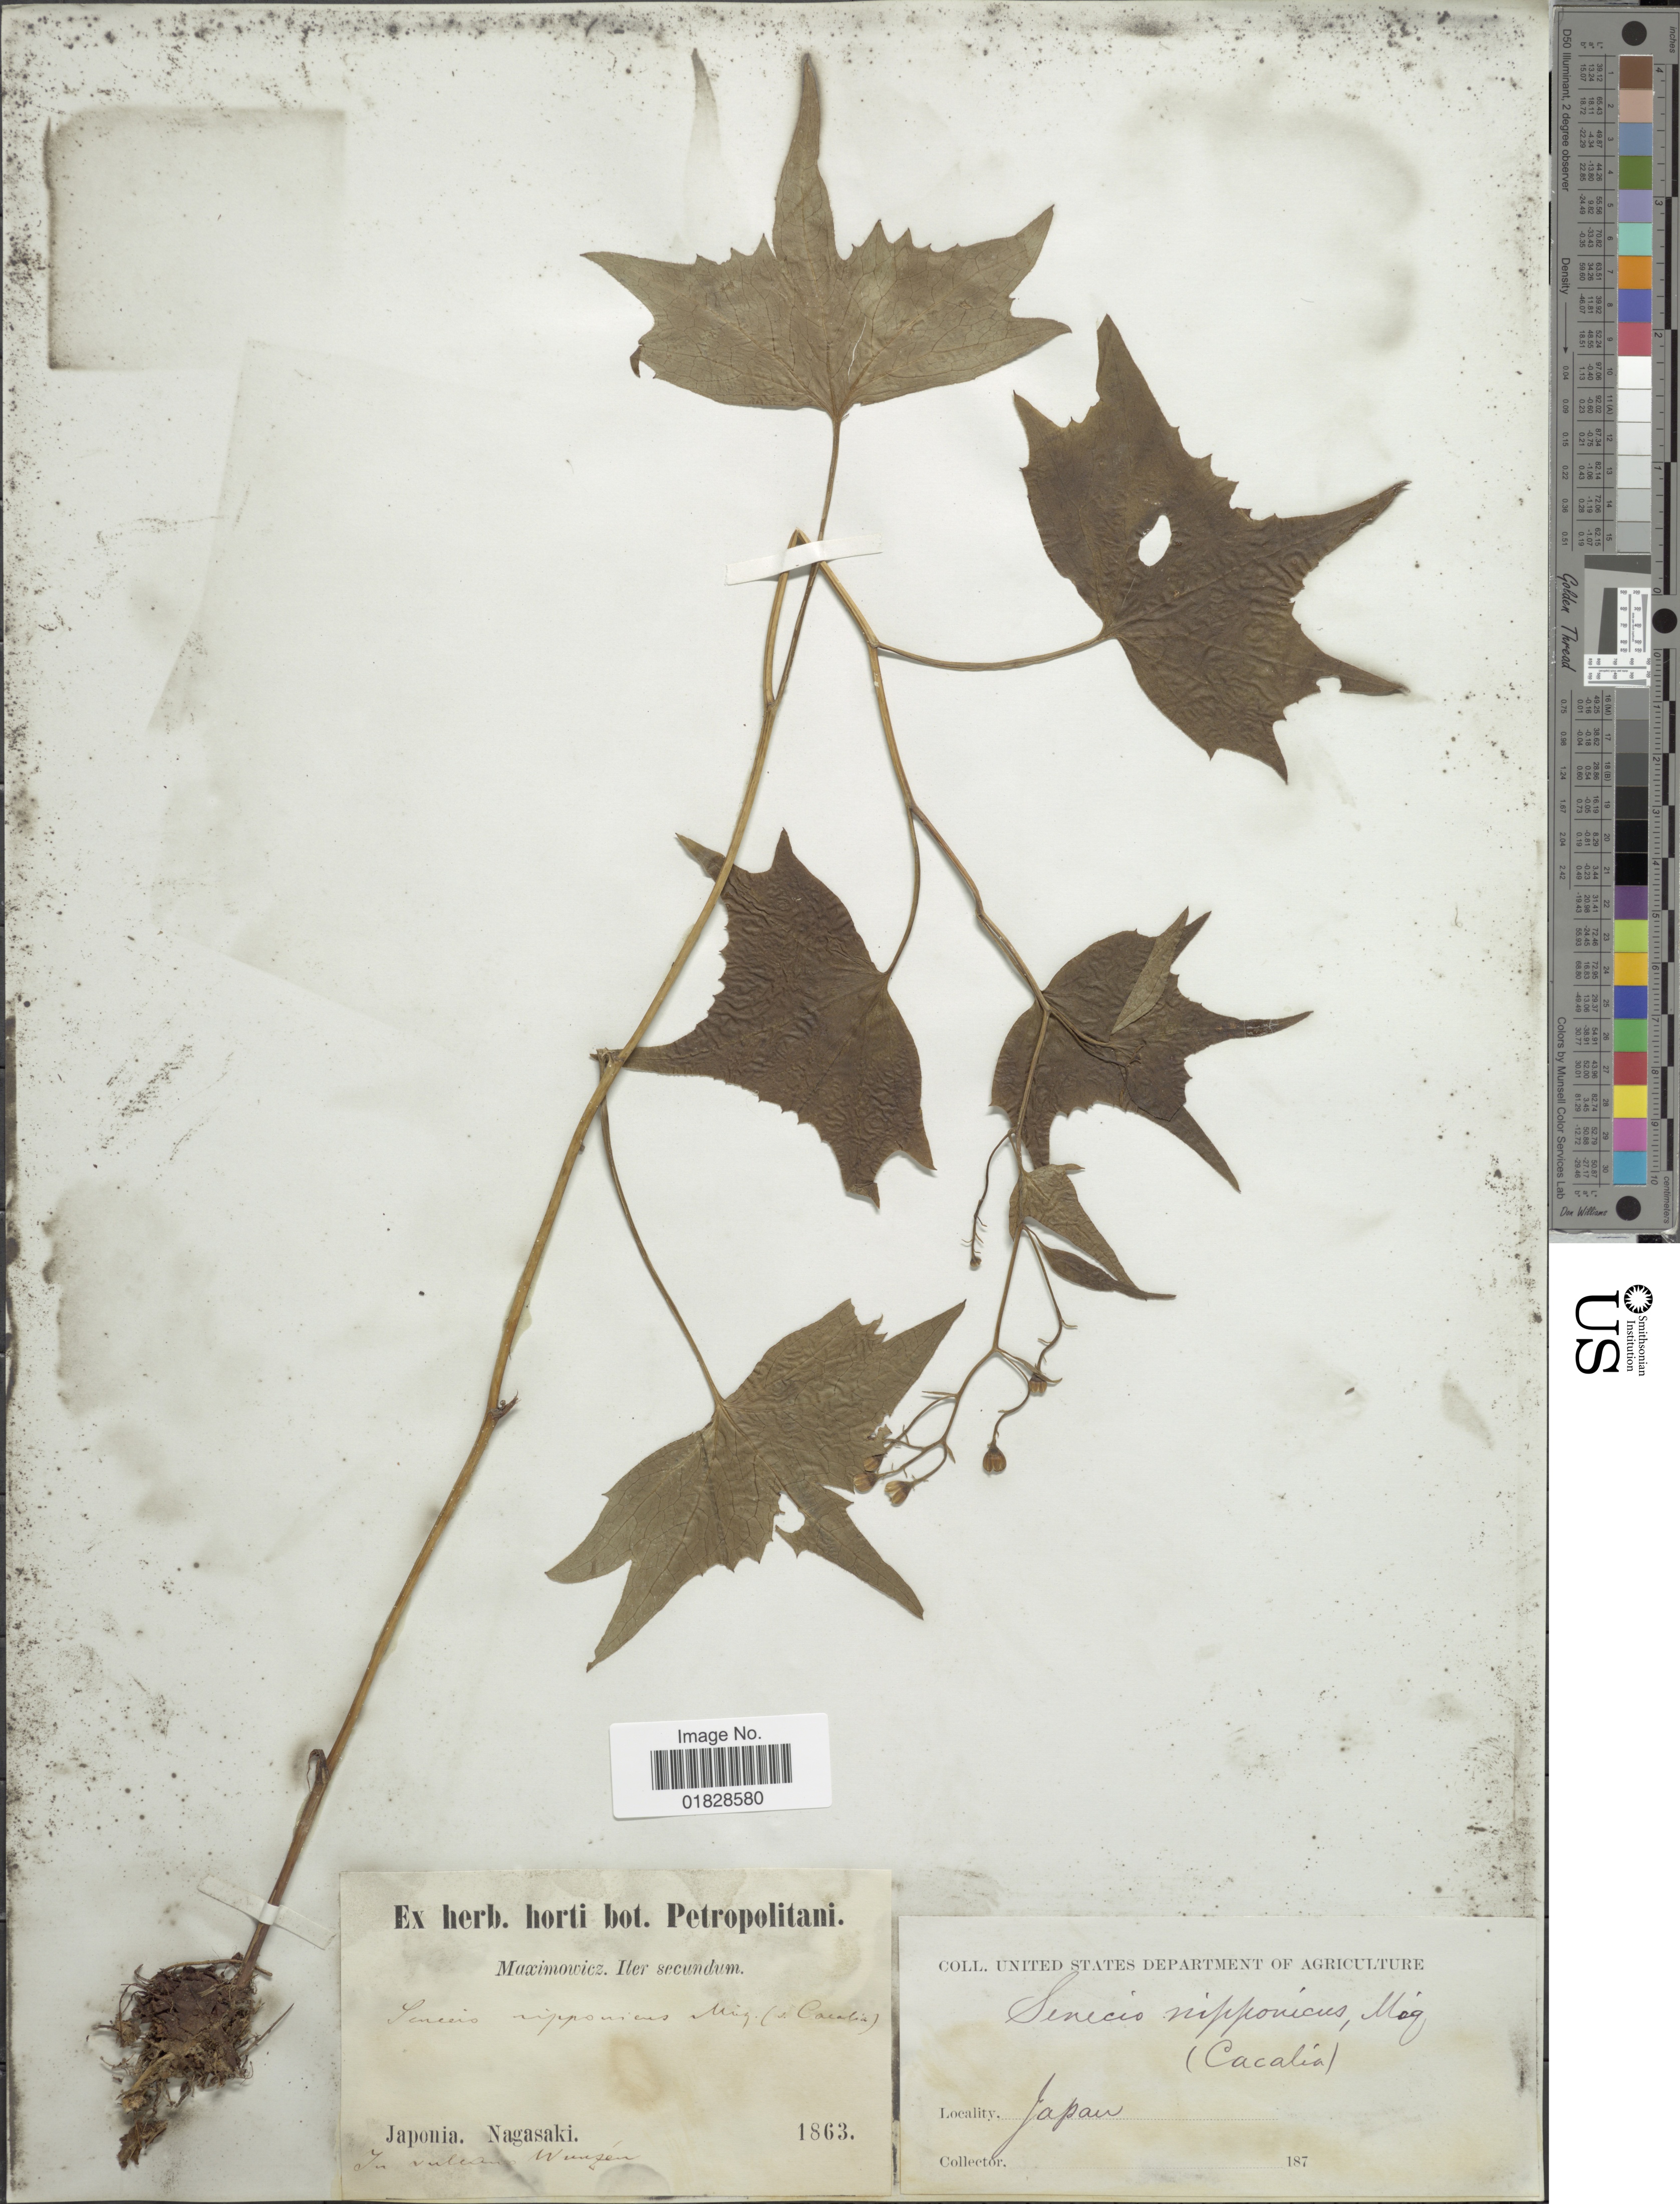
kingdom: Plantae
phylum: Tracheophyta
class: Magnoliopsida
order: Asterales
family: Asteraceae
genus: Parasenecio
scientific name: Parasenecio nipponicus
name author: (Miq.) H. Koyama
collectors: Maximowicz, --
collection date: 1863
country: Japan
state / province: Nagasaki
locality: Japonia. Nagasaki